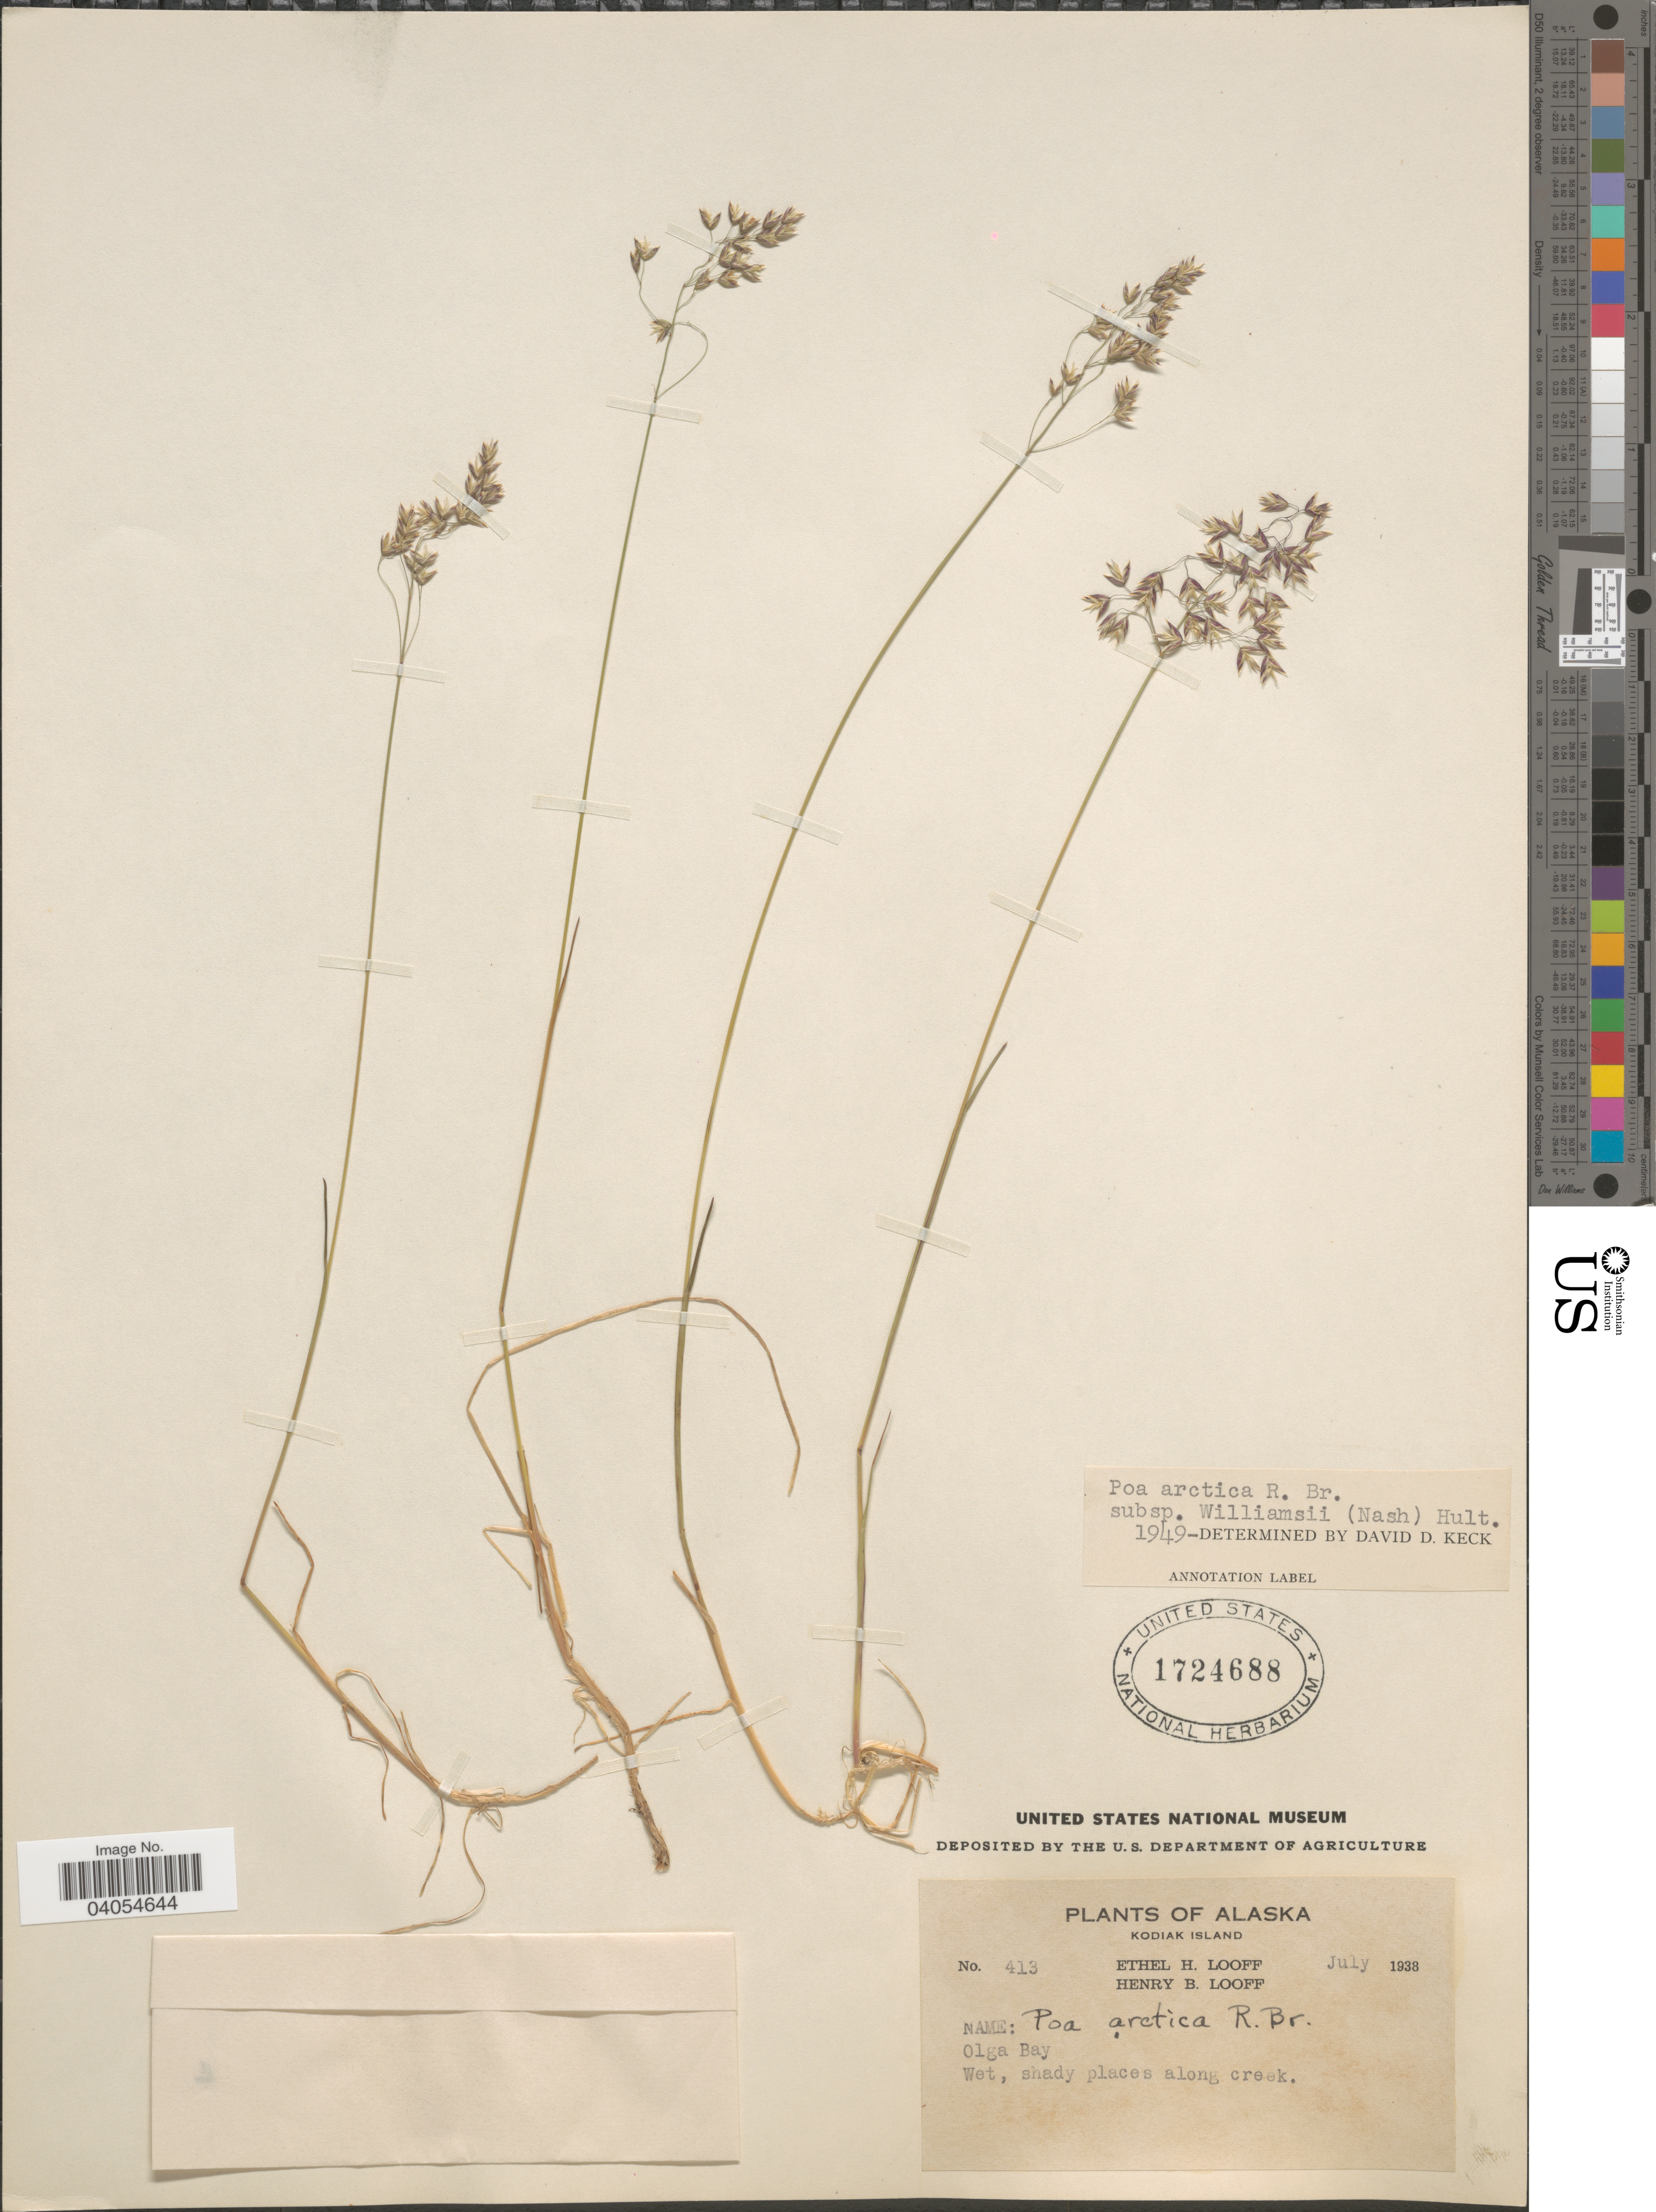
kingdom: Plantae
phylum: Tracheophyta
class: Liliopsida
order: Poales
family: Poaceae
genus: Poa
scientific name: Poa arctica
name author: R. Br.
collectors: E. Looff & H. Looff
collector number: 413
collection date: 1938-07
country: United States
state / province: Alaska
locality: Kodiak Island. Olga Bay.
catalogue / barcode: US 1724688